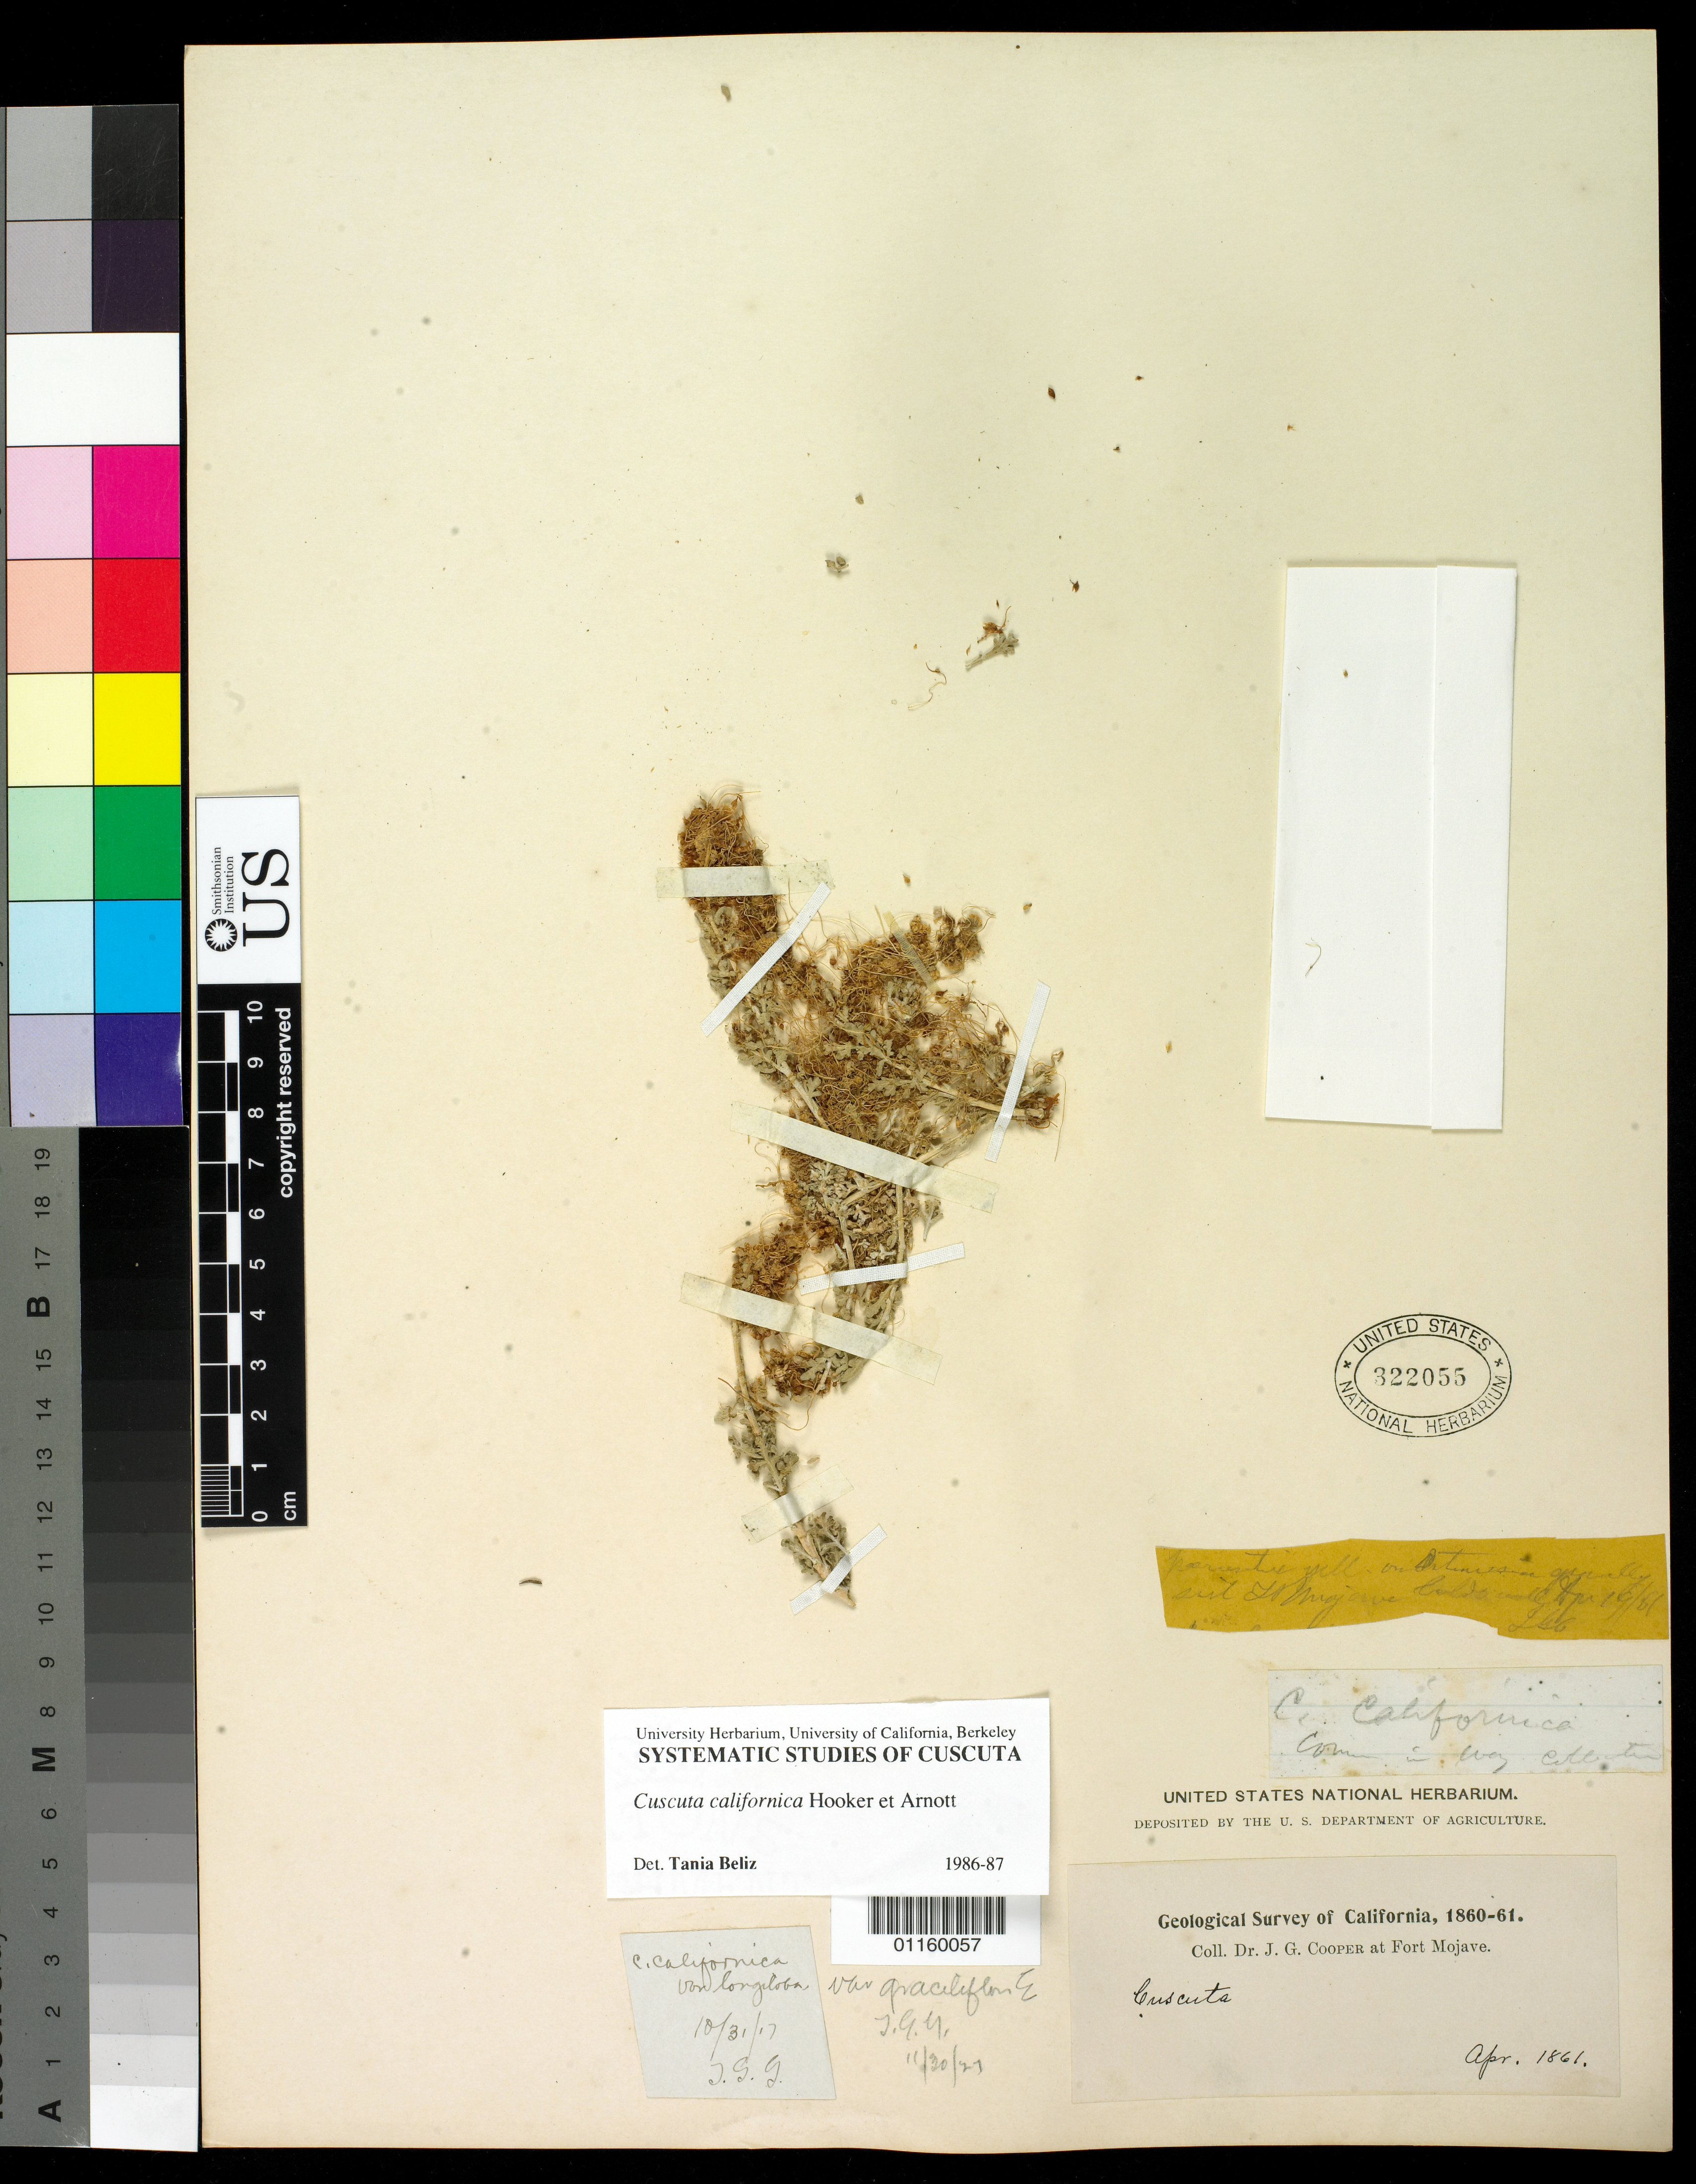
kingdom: Plantae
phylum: Tracheophyta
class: Magnoliopsida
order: Solanales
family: Convolvulaceae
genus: Cuscuta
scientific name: Cuscuta californica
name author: Hook. & Arn.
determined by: Béliz, T.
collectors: J. G. Cooper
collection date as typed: Apr 1861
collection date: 1861-04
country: United States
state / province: California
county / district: San Bernardino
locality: Fort Mojave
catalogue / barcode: US 322055